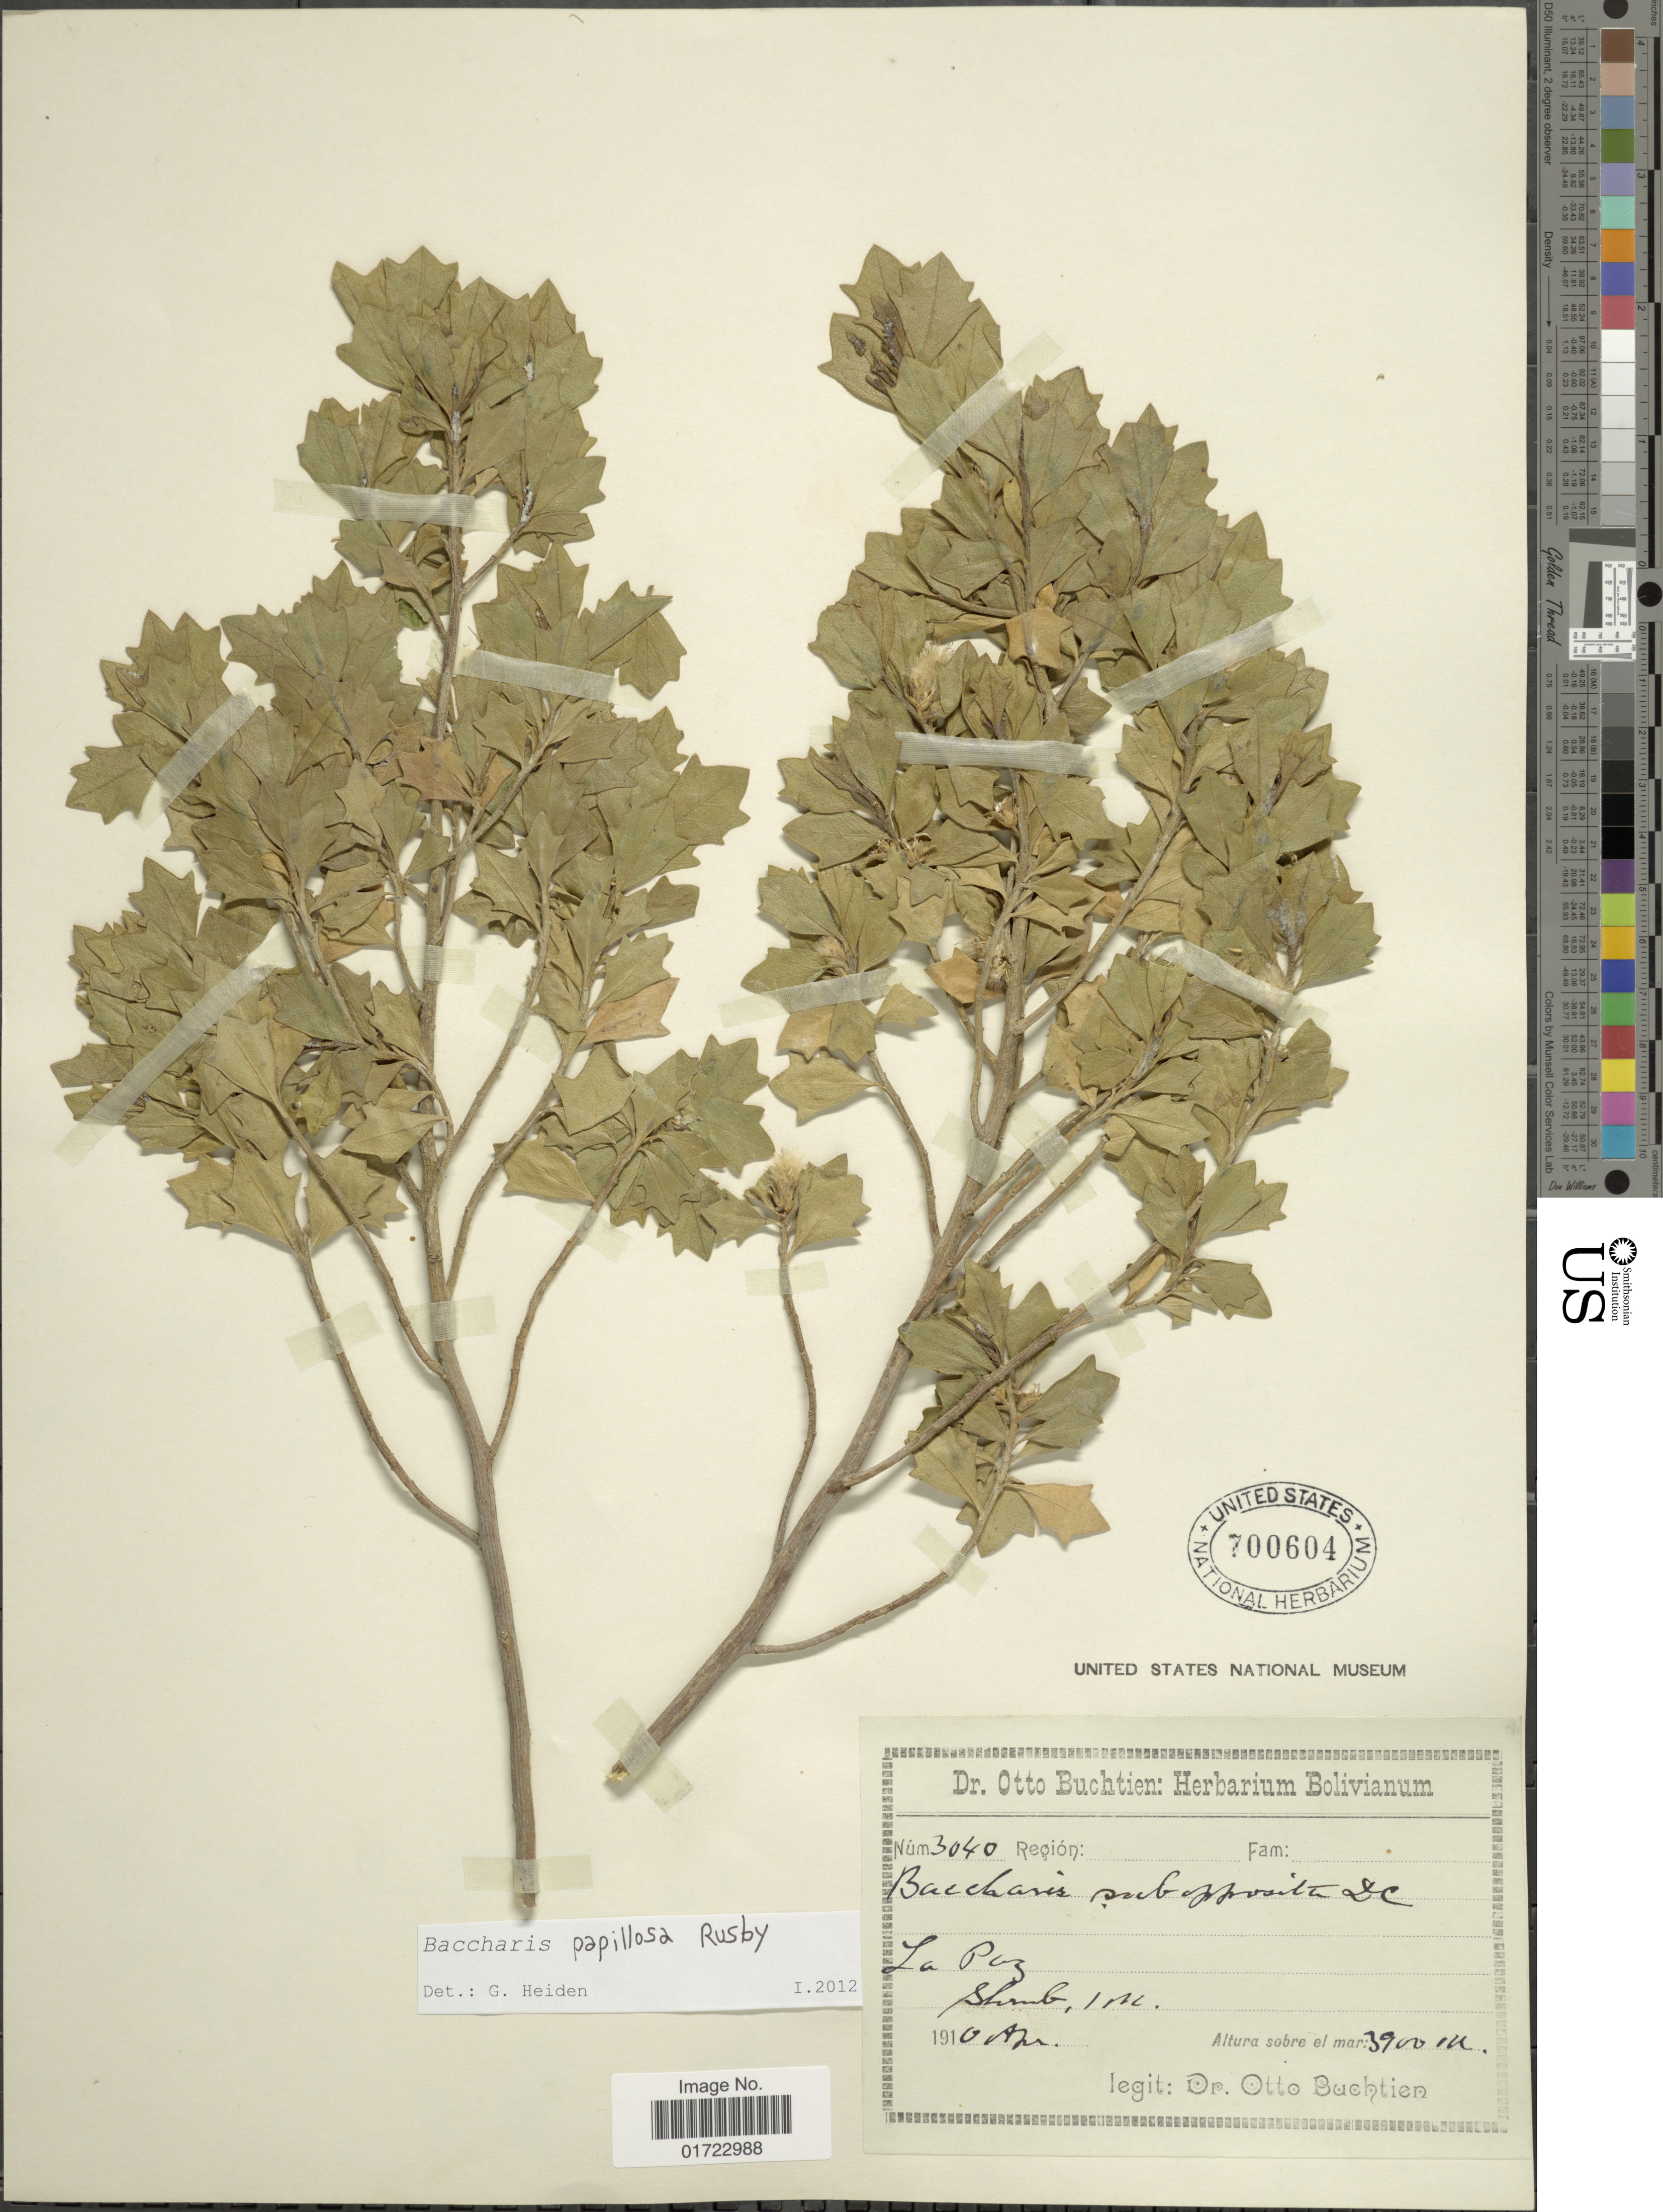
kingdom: Plantae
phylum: Tracheophyta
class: Magnoliopsida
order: Asterales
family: Asteraceae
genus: Baccharis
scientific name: Baccharis papillosa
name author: Rusby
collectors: O. Buchtien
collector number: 3040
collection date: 1910-04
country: Bolivia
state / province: La Paz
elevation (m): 3900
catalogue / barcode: US 700604